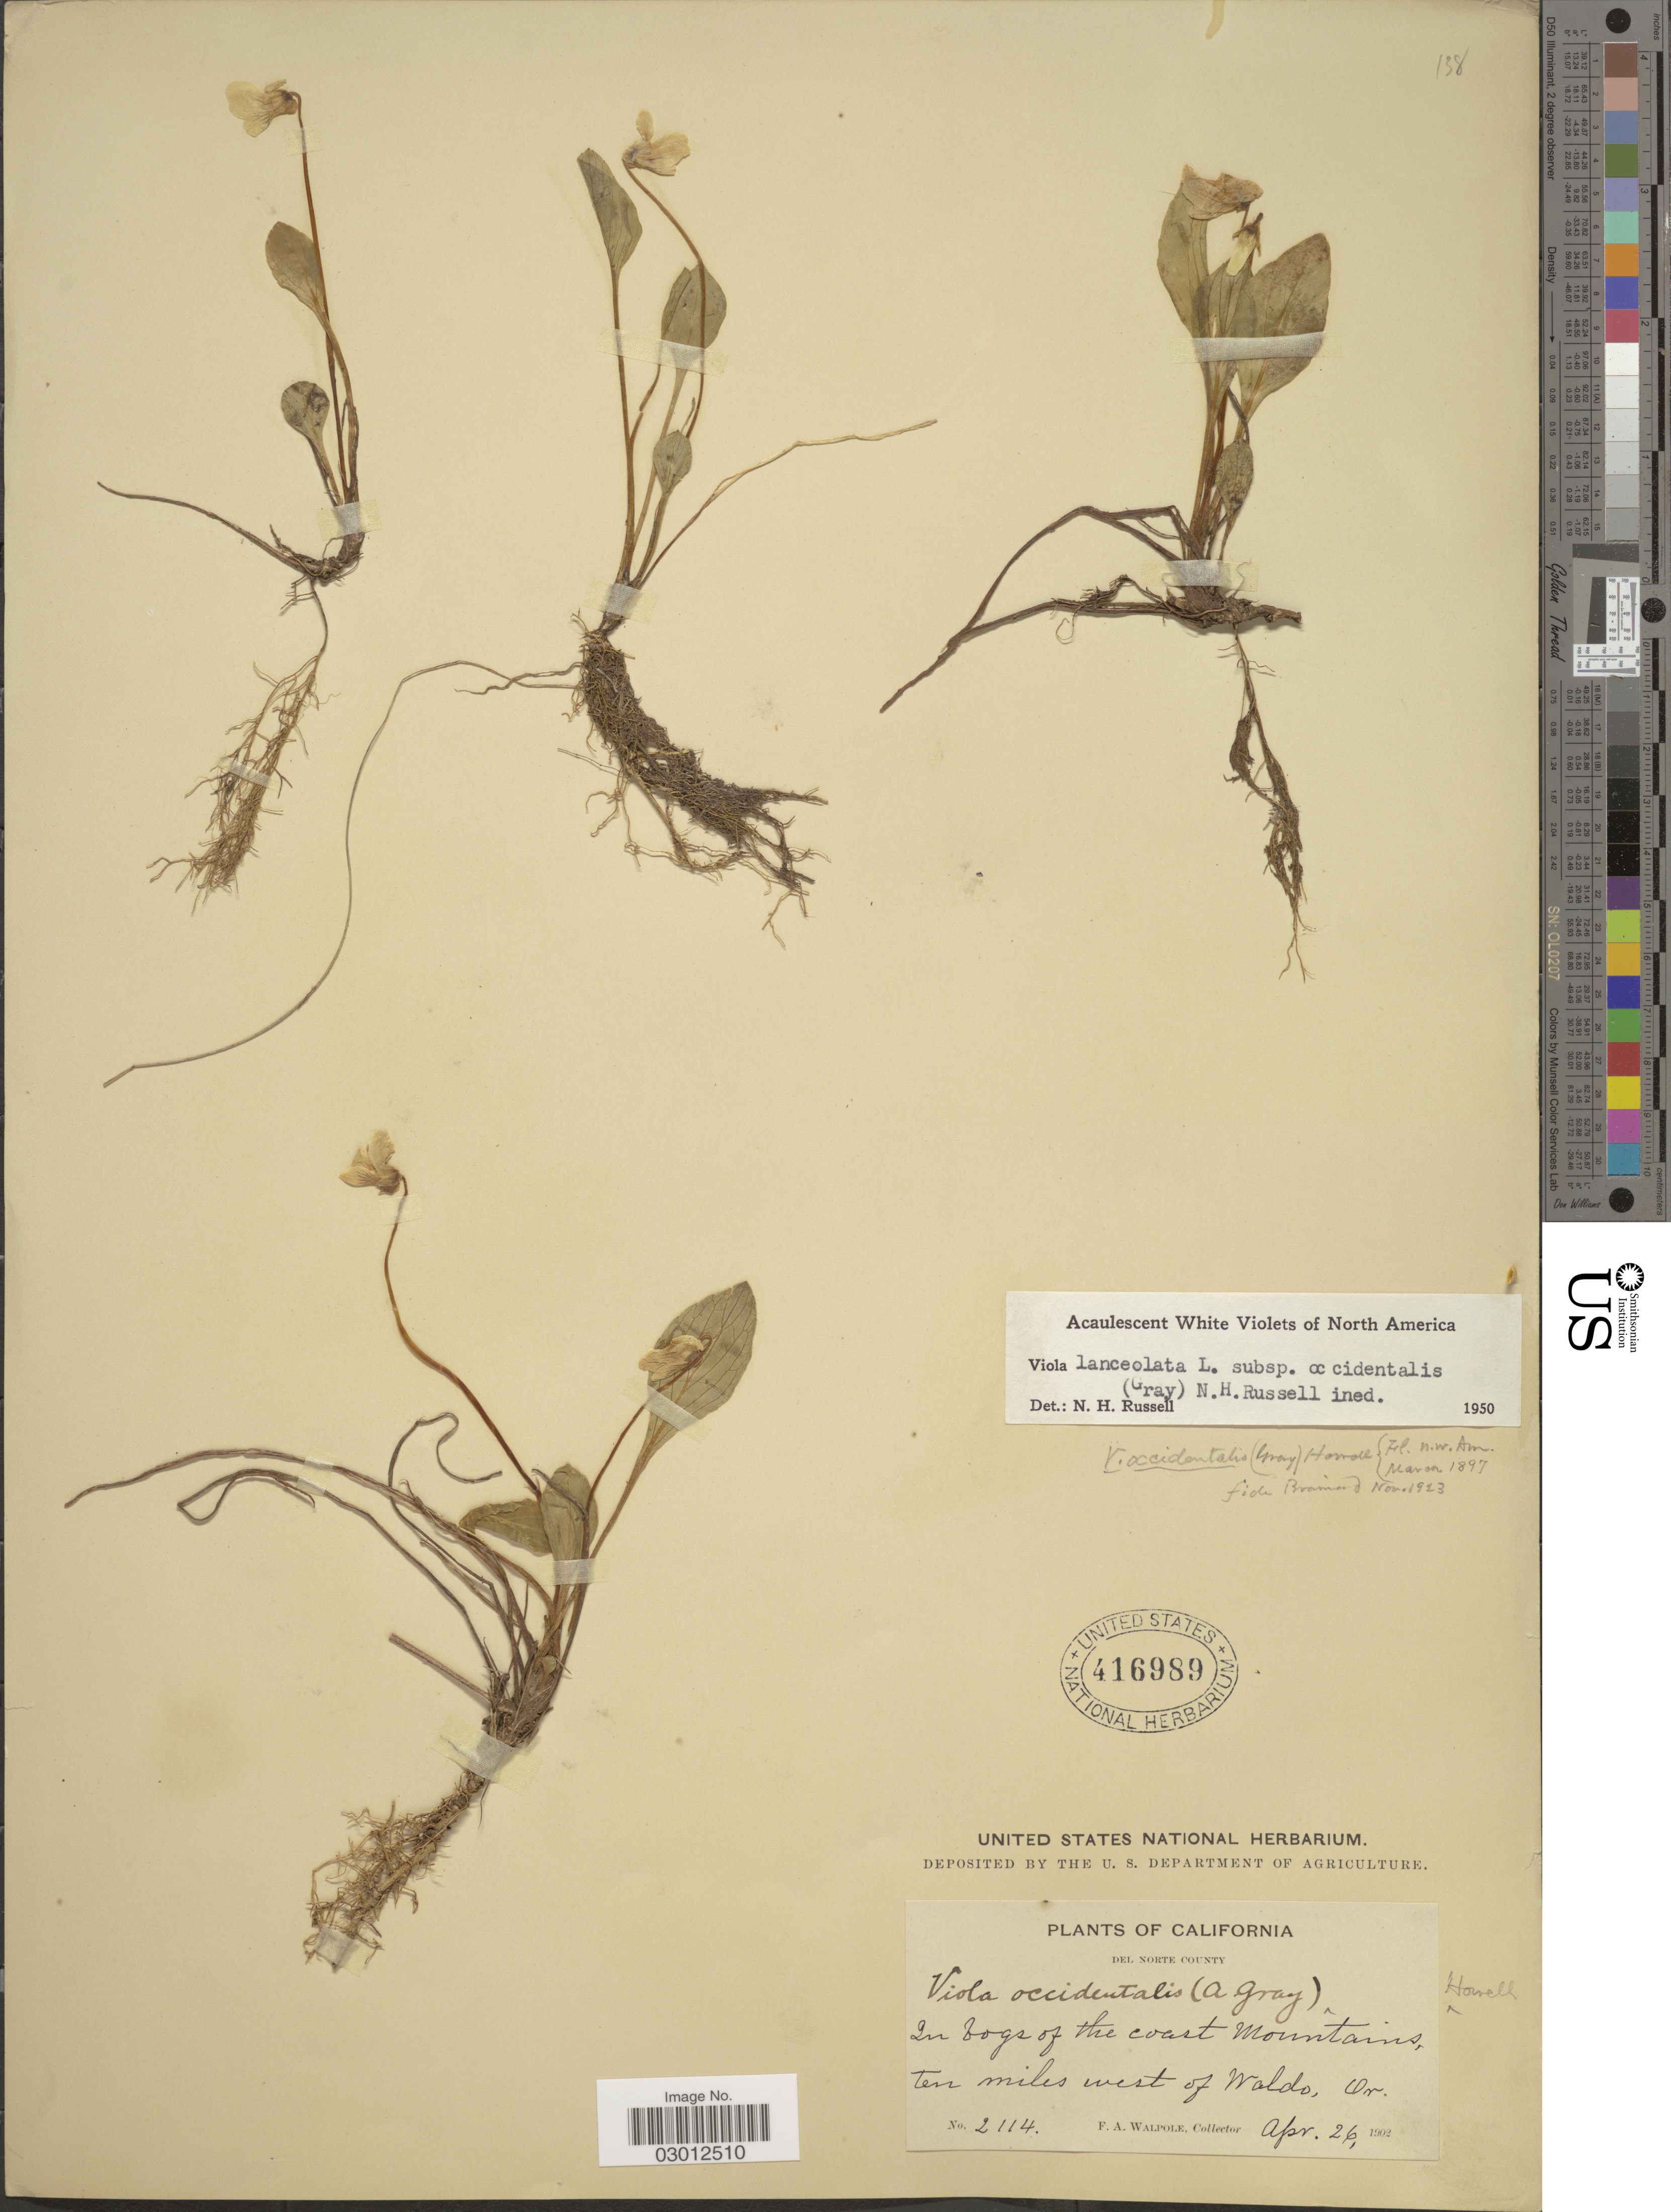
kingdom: Plantae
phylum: Tracheophyta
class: Magnoliopsida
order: Malpighiales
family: Violaceae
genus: Viola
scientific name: Viola occidentalis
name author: (A. Gray) Howell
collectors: F. Walpole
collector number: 2114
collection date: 1902-04-26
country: United States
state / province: Oregon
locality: Del Norte County. In bogs of the coast mountains, ten miles west of Waldo. Howell.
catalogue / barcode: US 416989